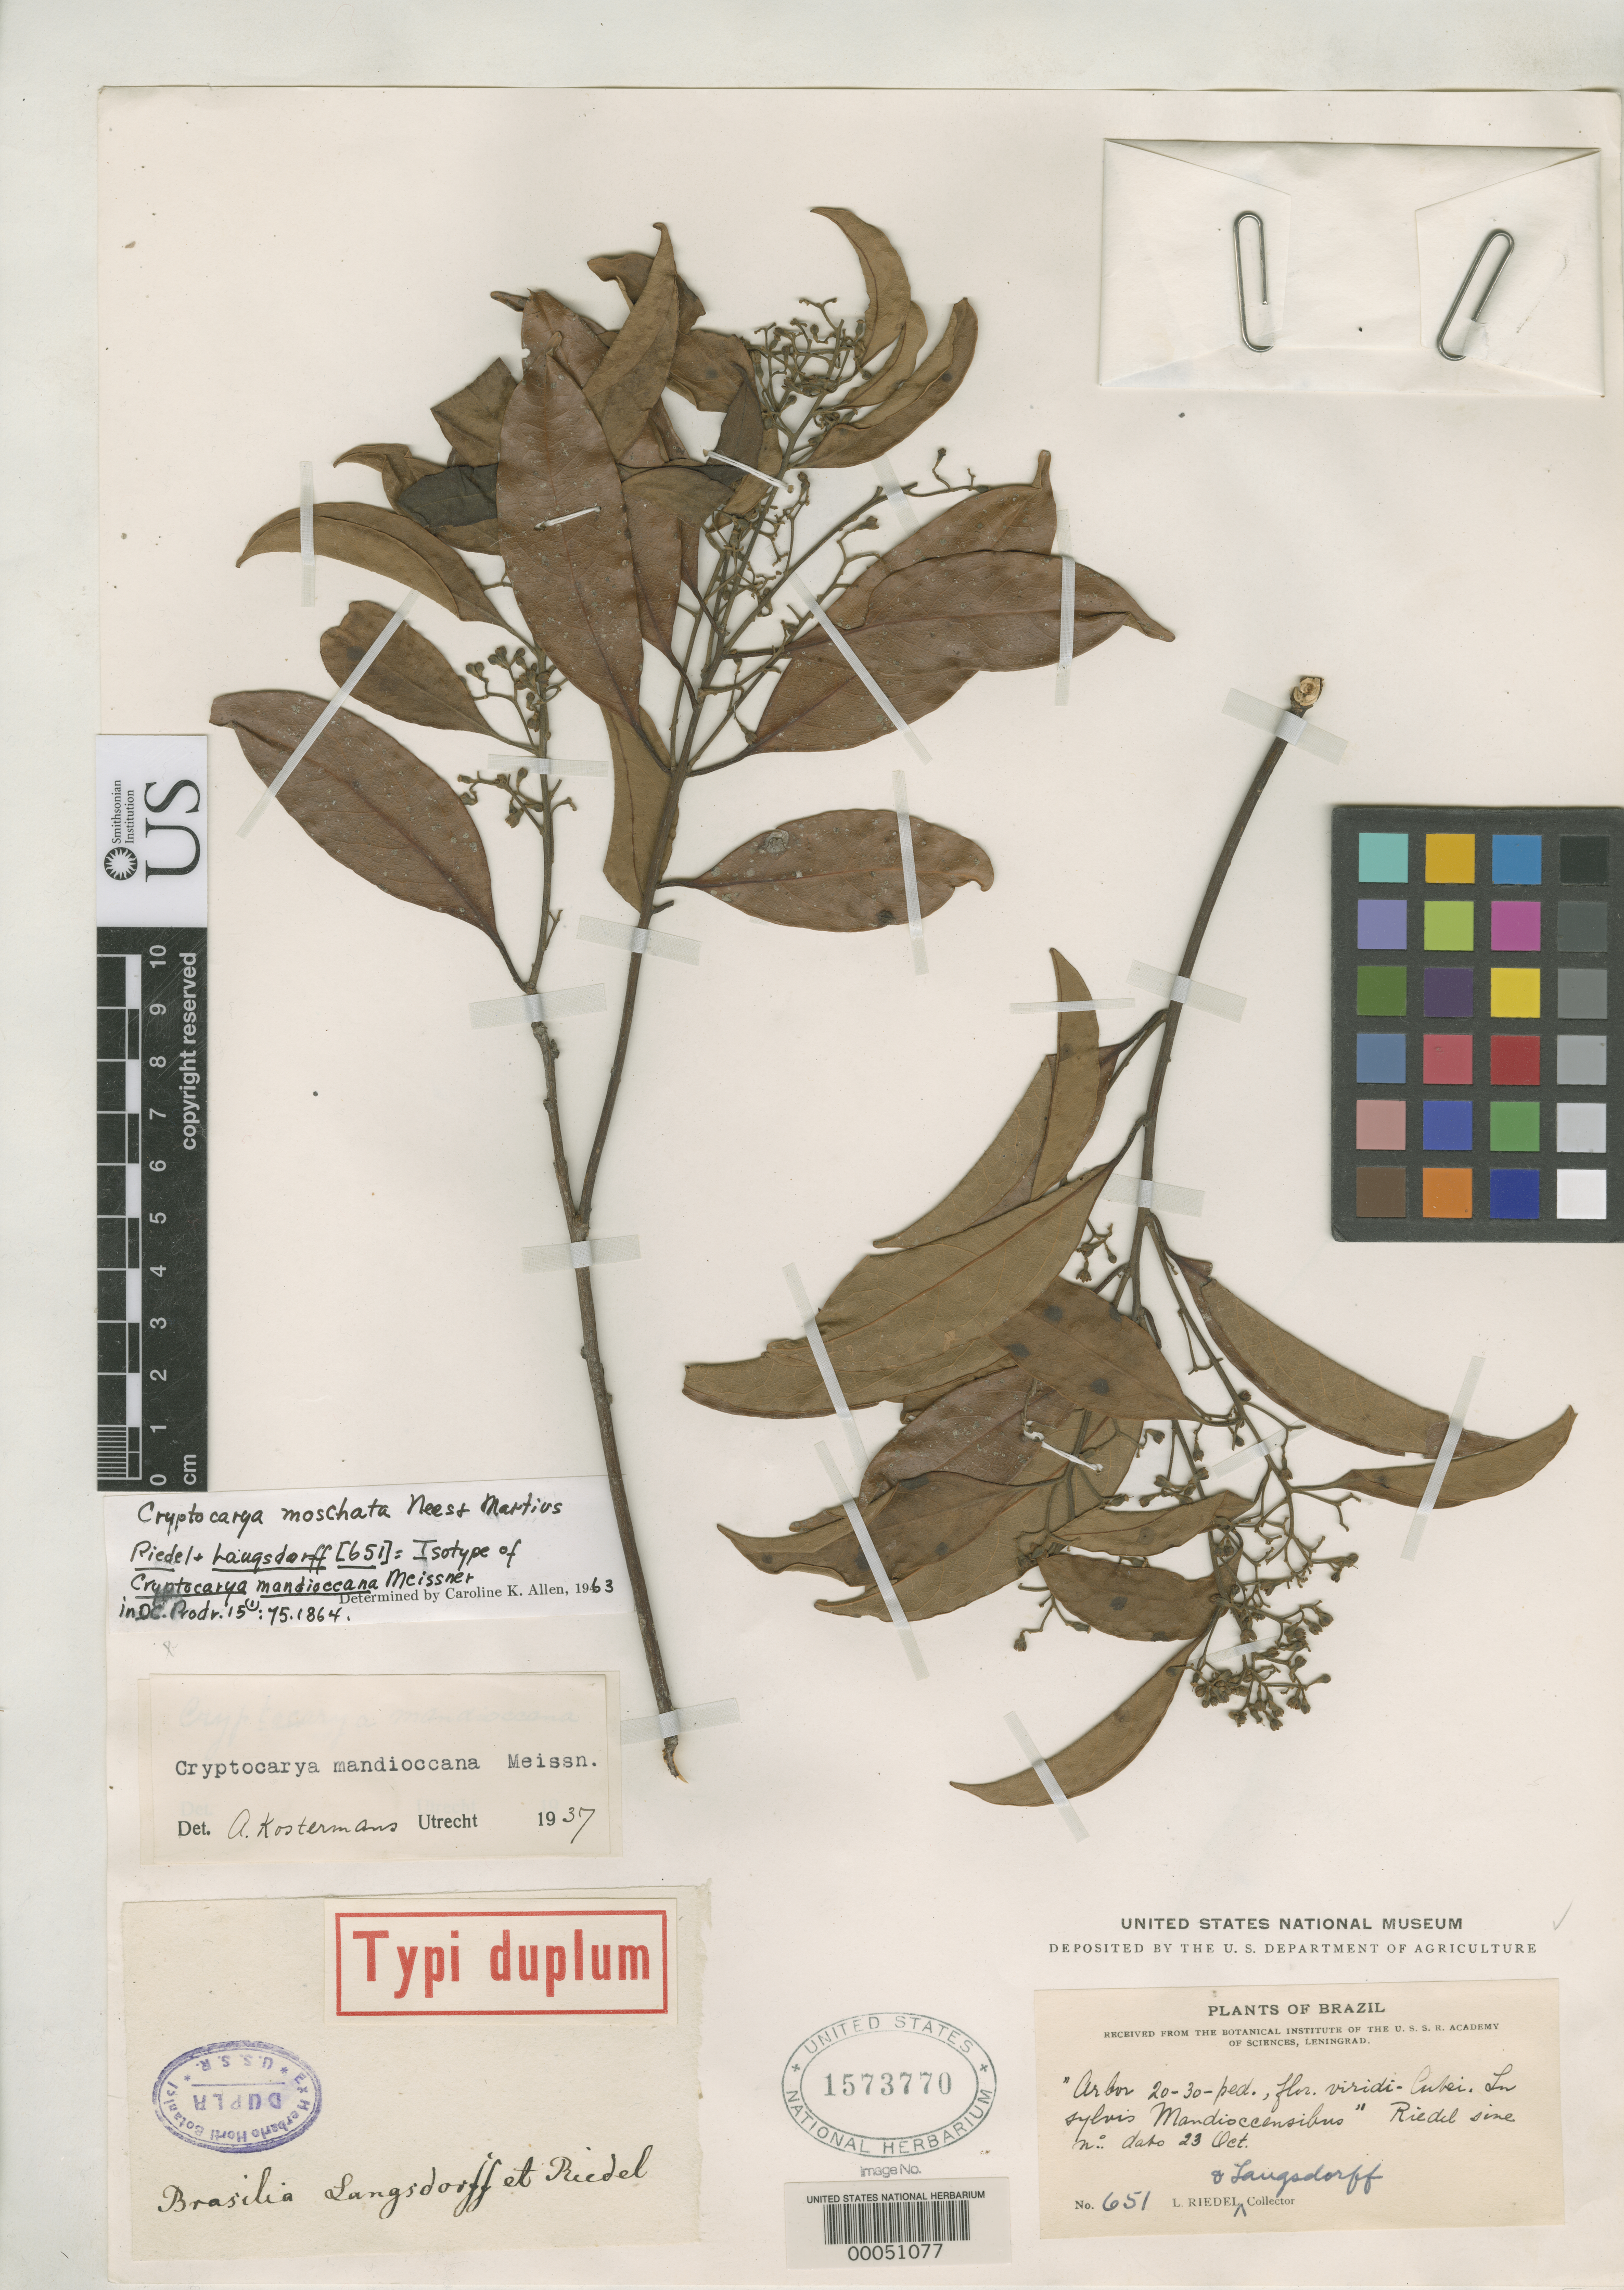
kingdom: Plantae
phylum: Tracheophyta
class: Magnoliopsida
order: Laurales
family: Lauraceae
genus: Cryptocarya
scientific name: Cryptocarya mandioccana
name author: Meisn. in DC.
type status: Isotype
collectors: L. Riedel & G. H. von Langsdorff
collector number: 651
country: Brazil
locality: Mandiocca.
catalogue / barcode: US 1573770